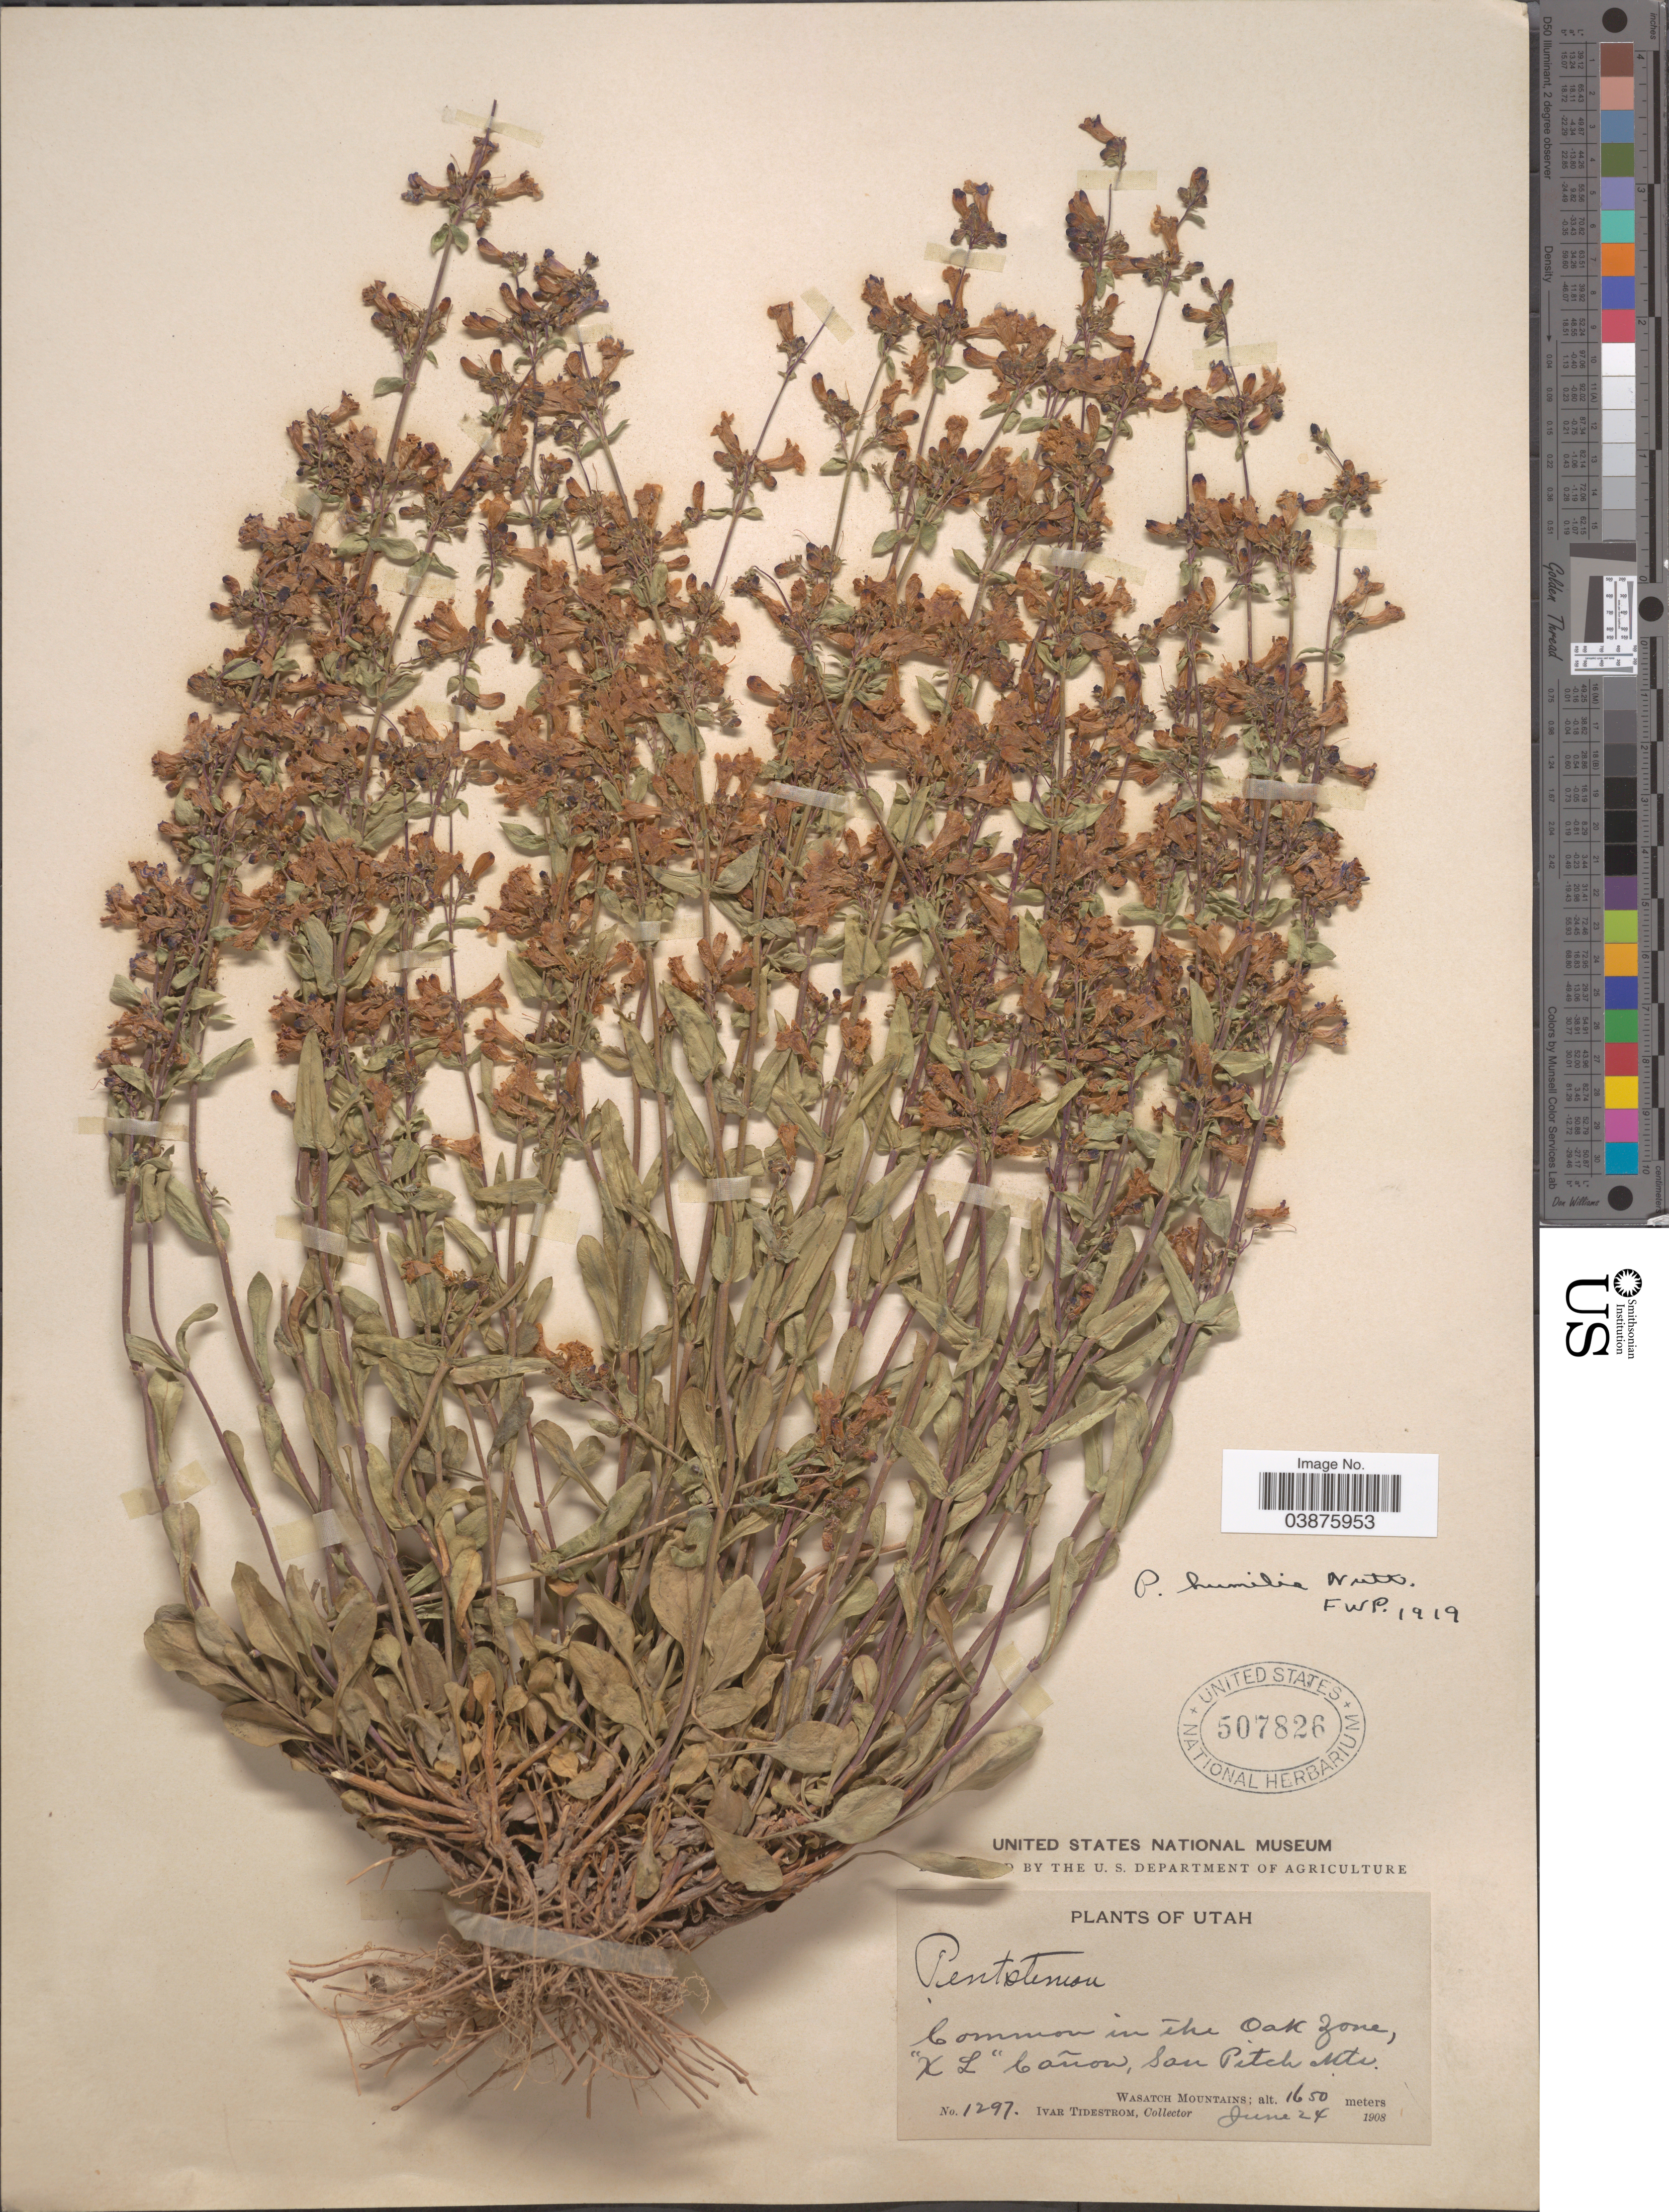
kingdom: Plantae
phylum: Tracheophyta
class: Magnoliopsida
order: Lamiales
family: Plantaginaceae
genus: Penstemon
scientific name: Penstemon humilis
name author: Nutt. ex A. Gray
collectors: I. F. Tidestrom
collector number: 1297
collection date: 1908-06-24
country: United States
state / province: Utah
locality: In the Oak Zone, "XL" Cañon, San Pitch Mts. Wasatch Mountains.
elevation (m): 1650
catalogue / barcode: US 507826